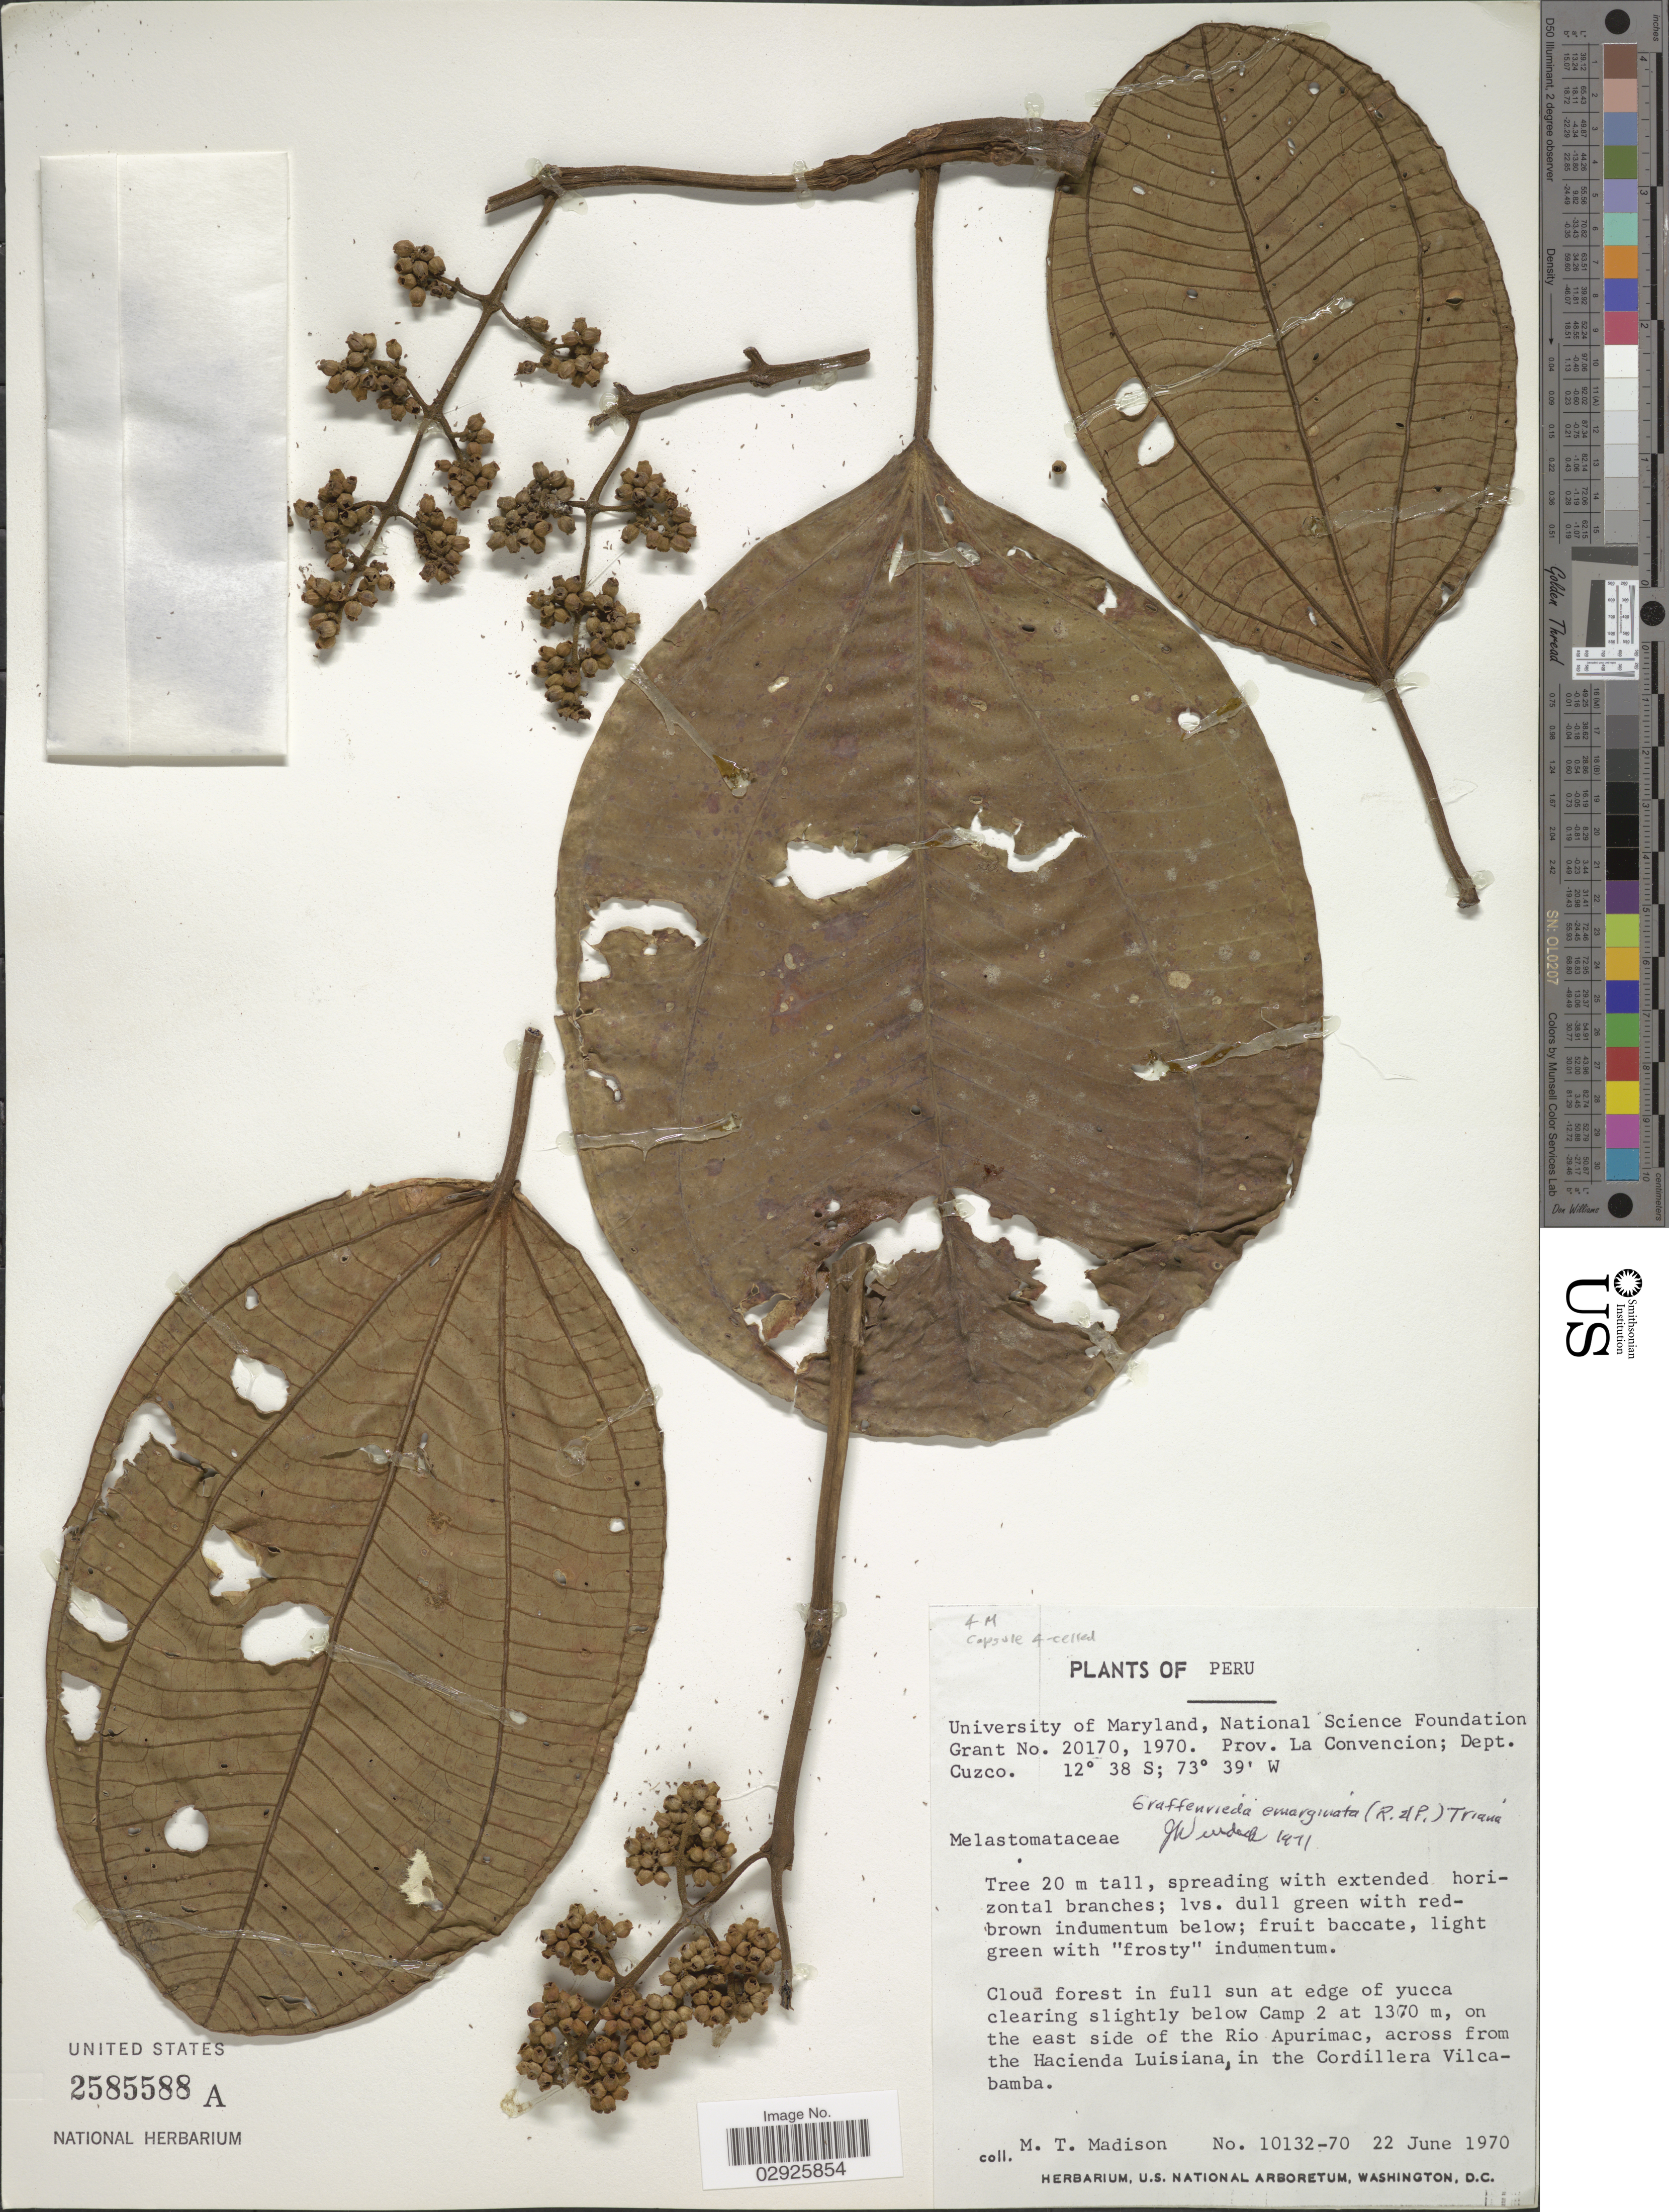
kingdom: Plantae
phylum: Tracheophyta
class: Magnoliopsida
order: Myrtales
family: Melastomataceae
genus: Graffenrieda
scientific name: Graffenrieda emarginata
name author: (Ruiz & Pav.) Triana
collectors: M. T. Madison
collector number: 10132-70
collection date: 1970-06-22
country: Peru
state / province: Cusco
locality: Prov. La Convencion; Below Camp 2, on the east side of the Rio Apurimac, across from the Hacienda Luisiana, in the Cordillera Vilcabamba.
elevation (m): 1370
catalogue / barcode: US 2585588A